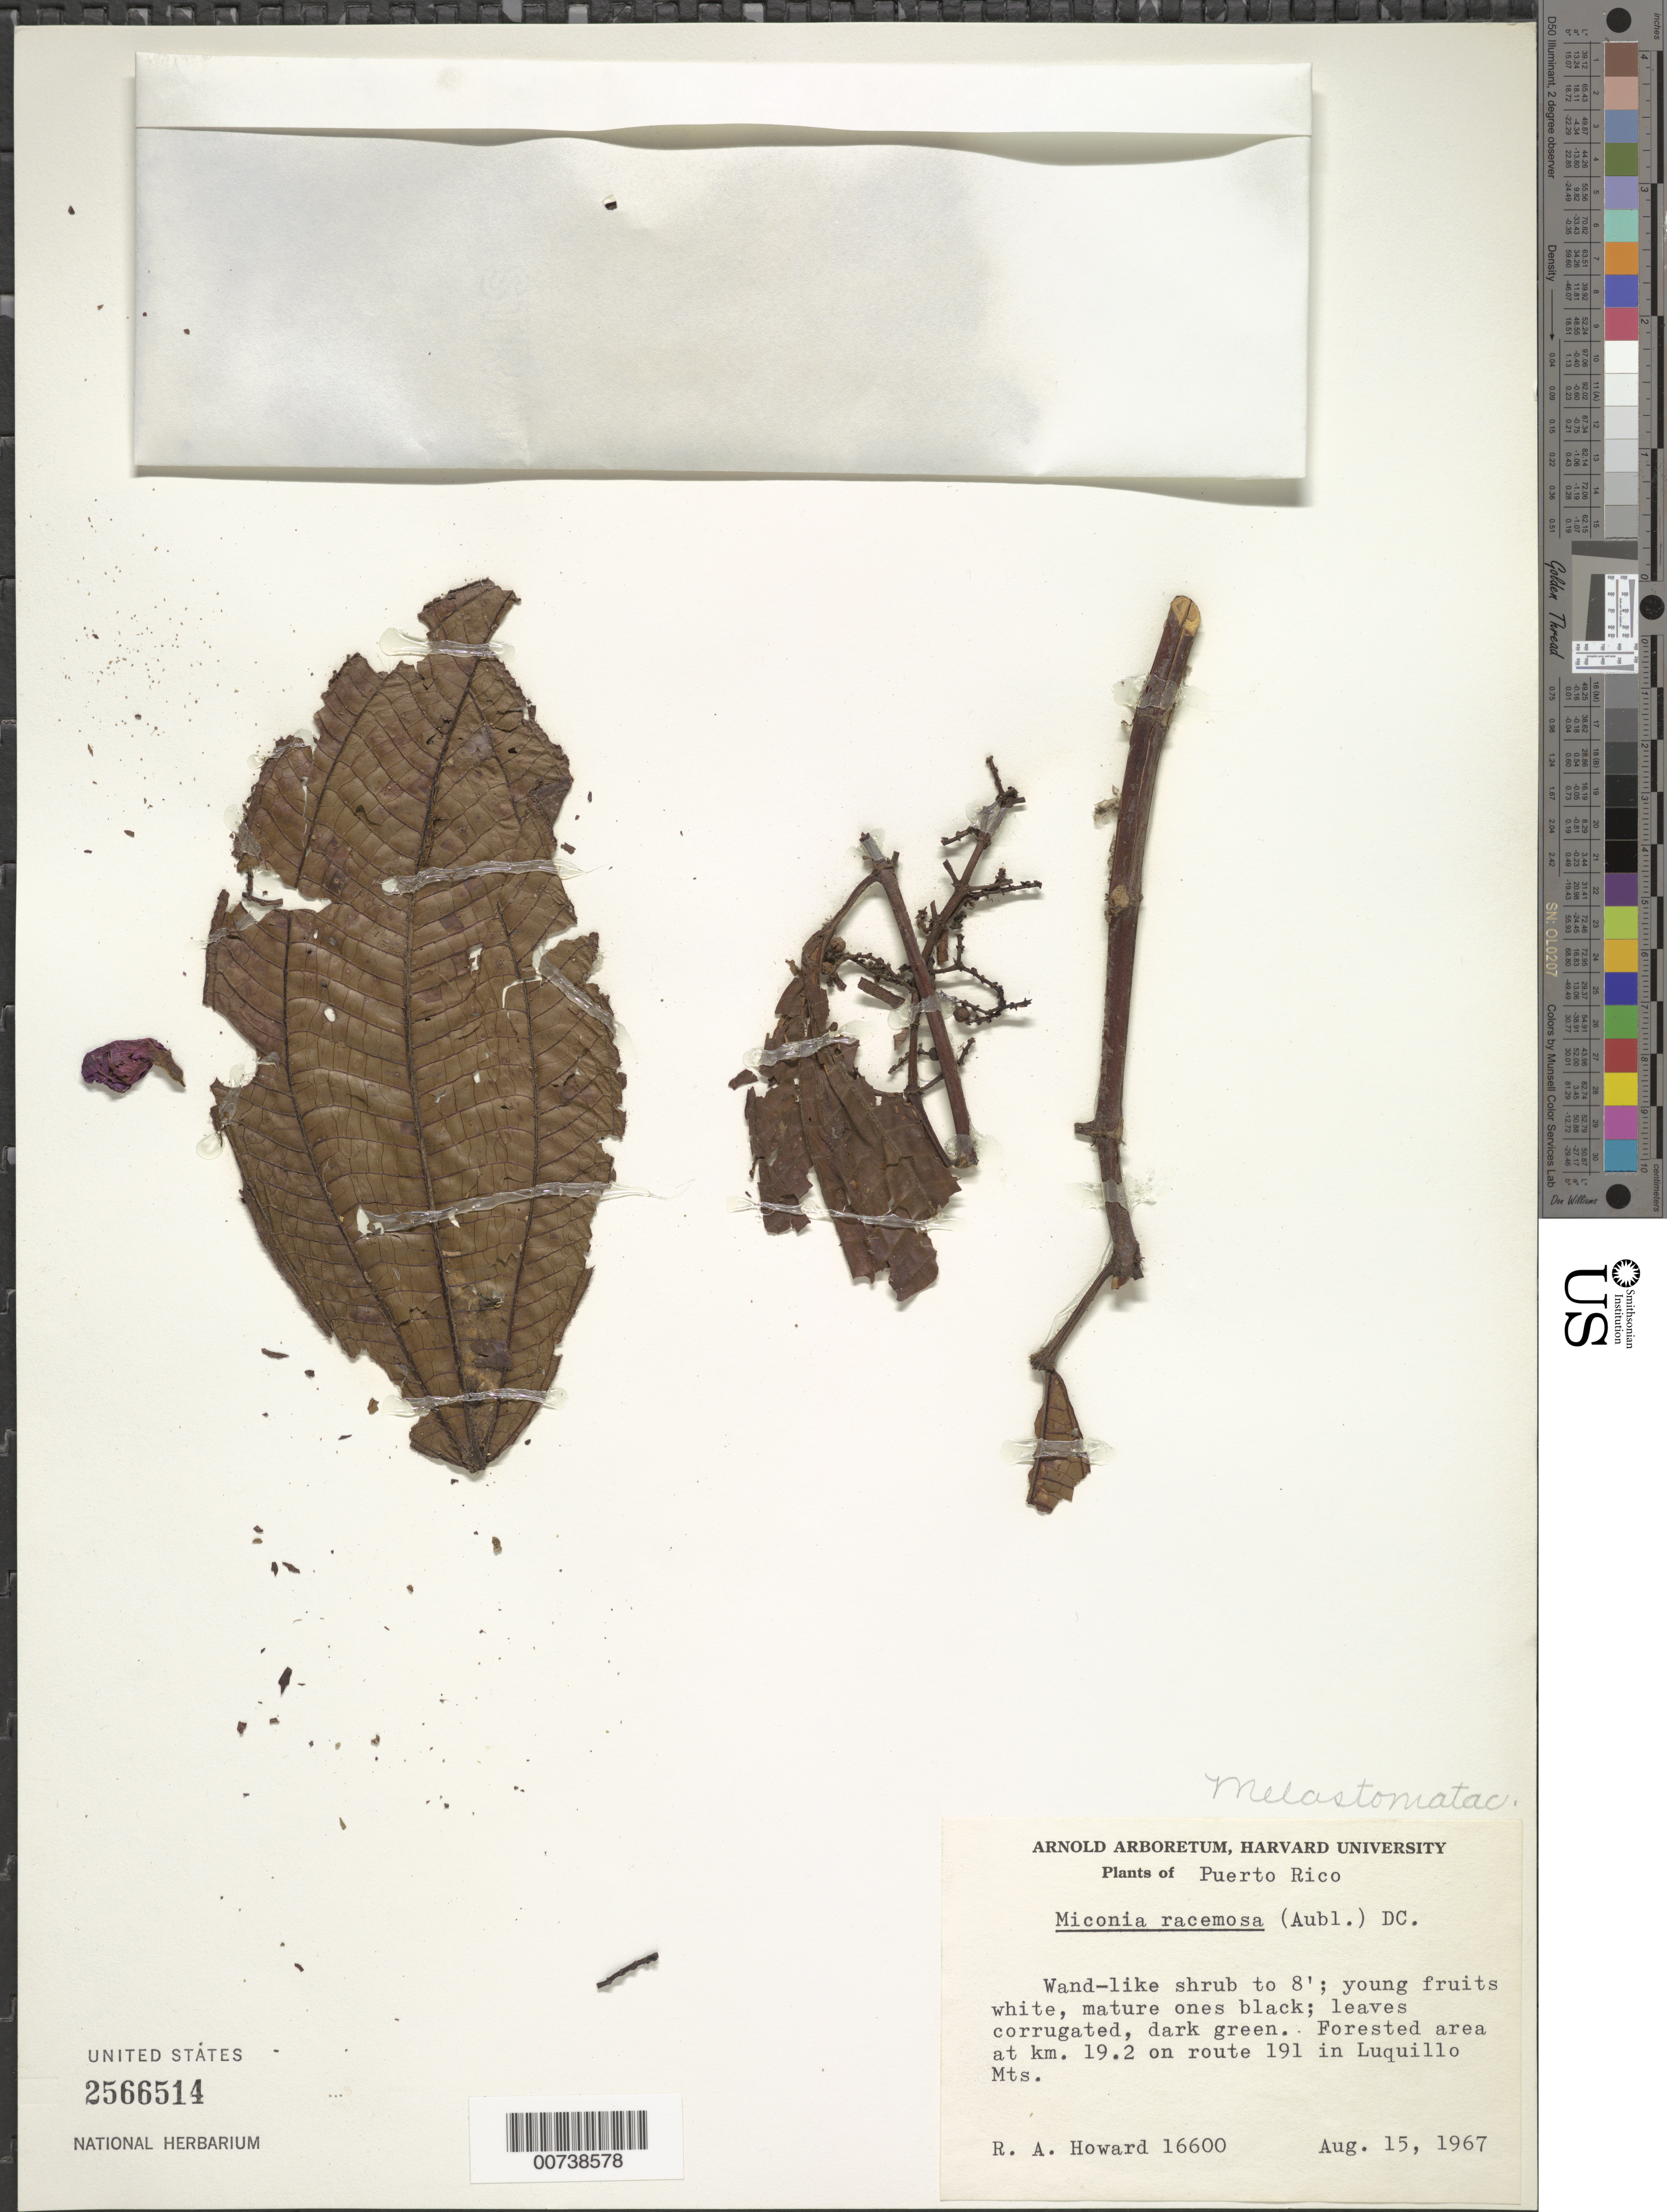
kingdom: Plantae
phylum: Tracheophyta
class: Magnoliopsida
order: Myrtales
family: Melastomataceae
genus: Miconia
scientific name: Miconia racemosa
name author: (Aubl.) DC.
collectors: R. A. Howard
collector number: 16600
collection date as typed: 15 Aug 1967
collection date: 1967-08-15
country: Puerto Rico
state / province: Luquillo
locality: Luquillo Mountains, km 19.2 on route 191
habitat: Forested area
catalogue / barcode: US 2566514